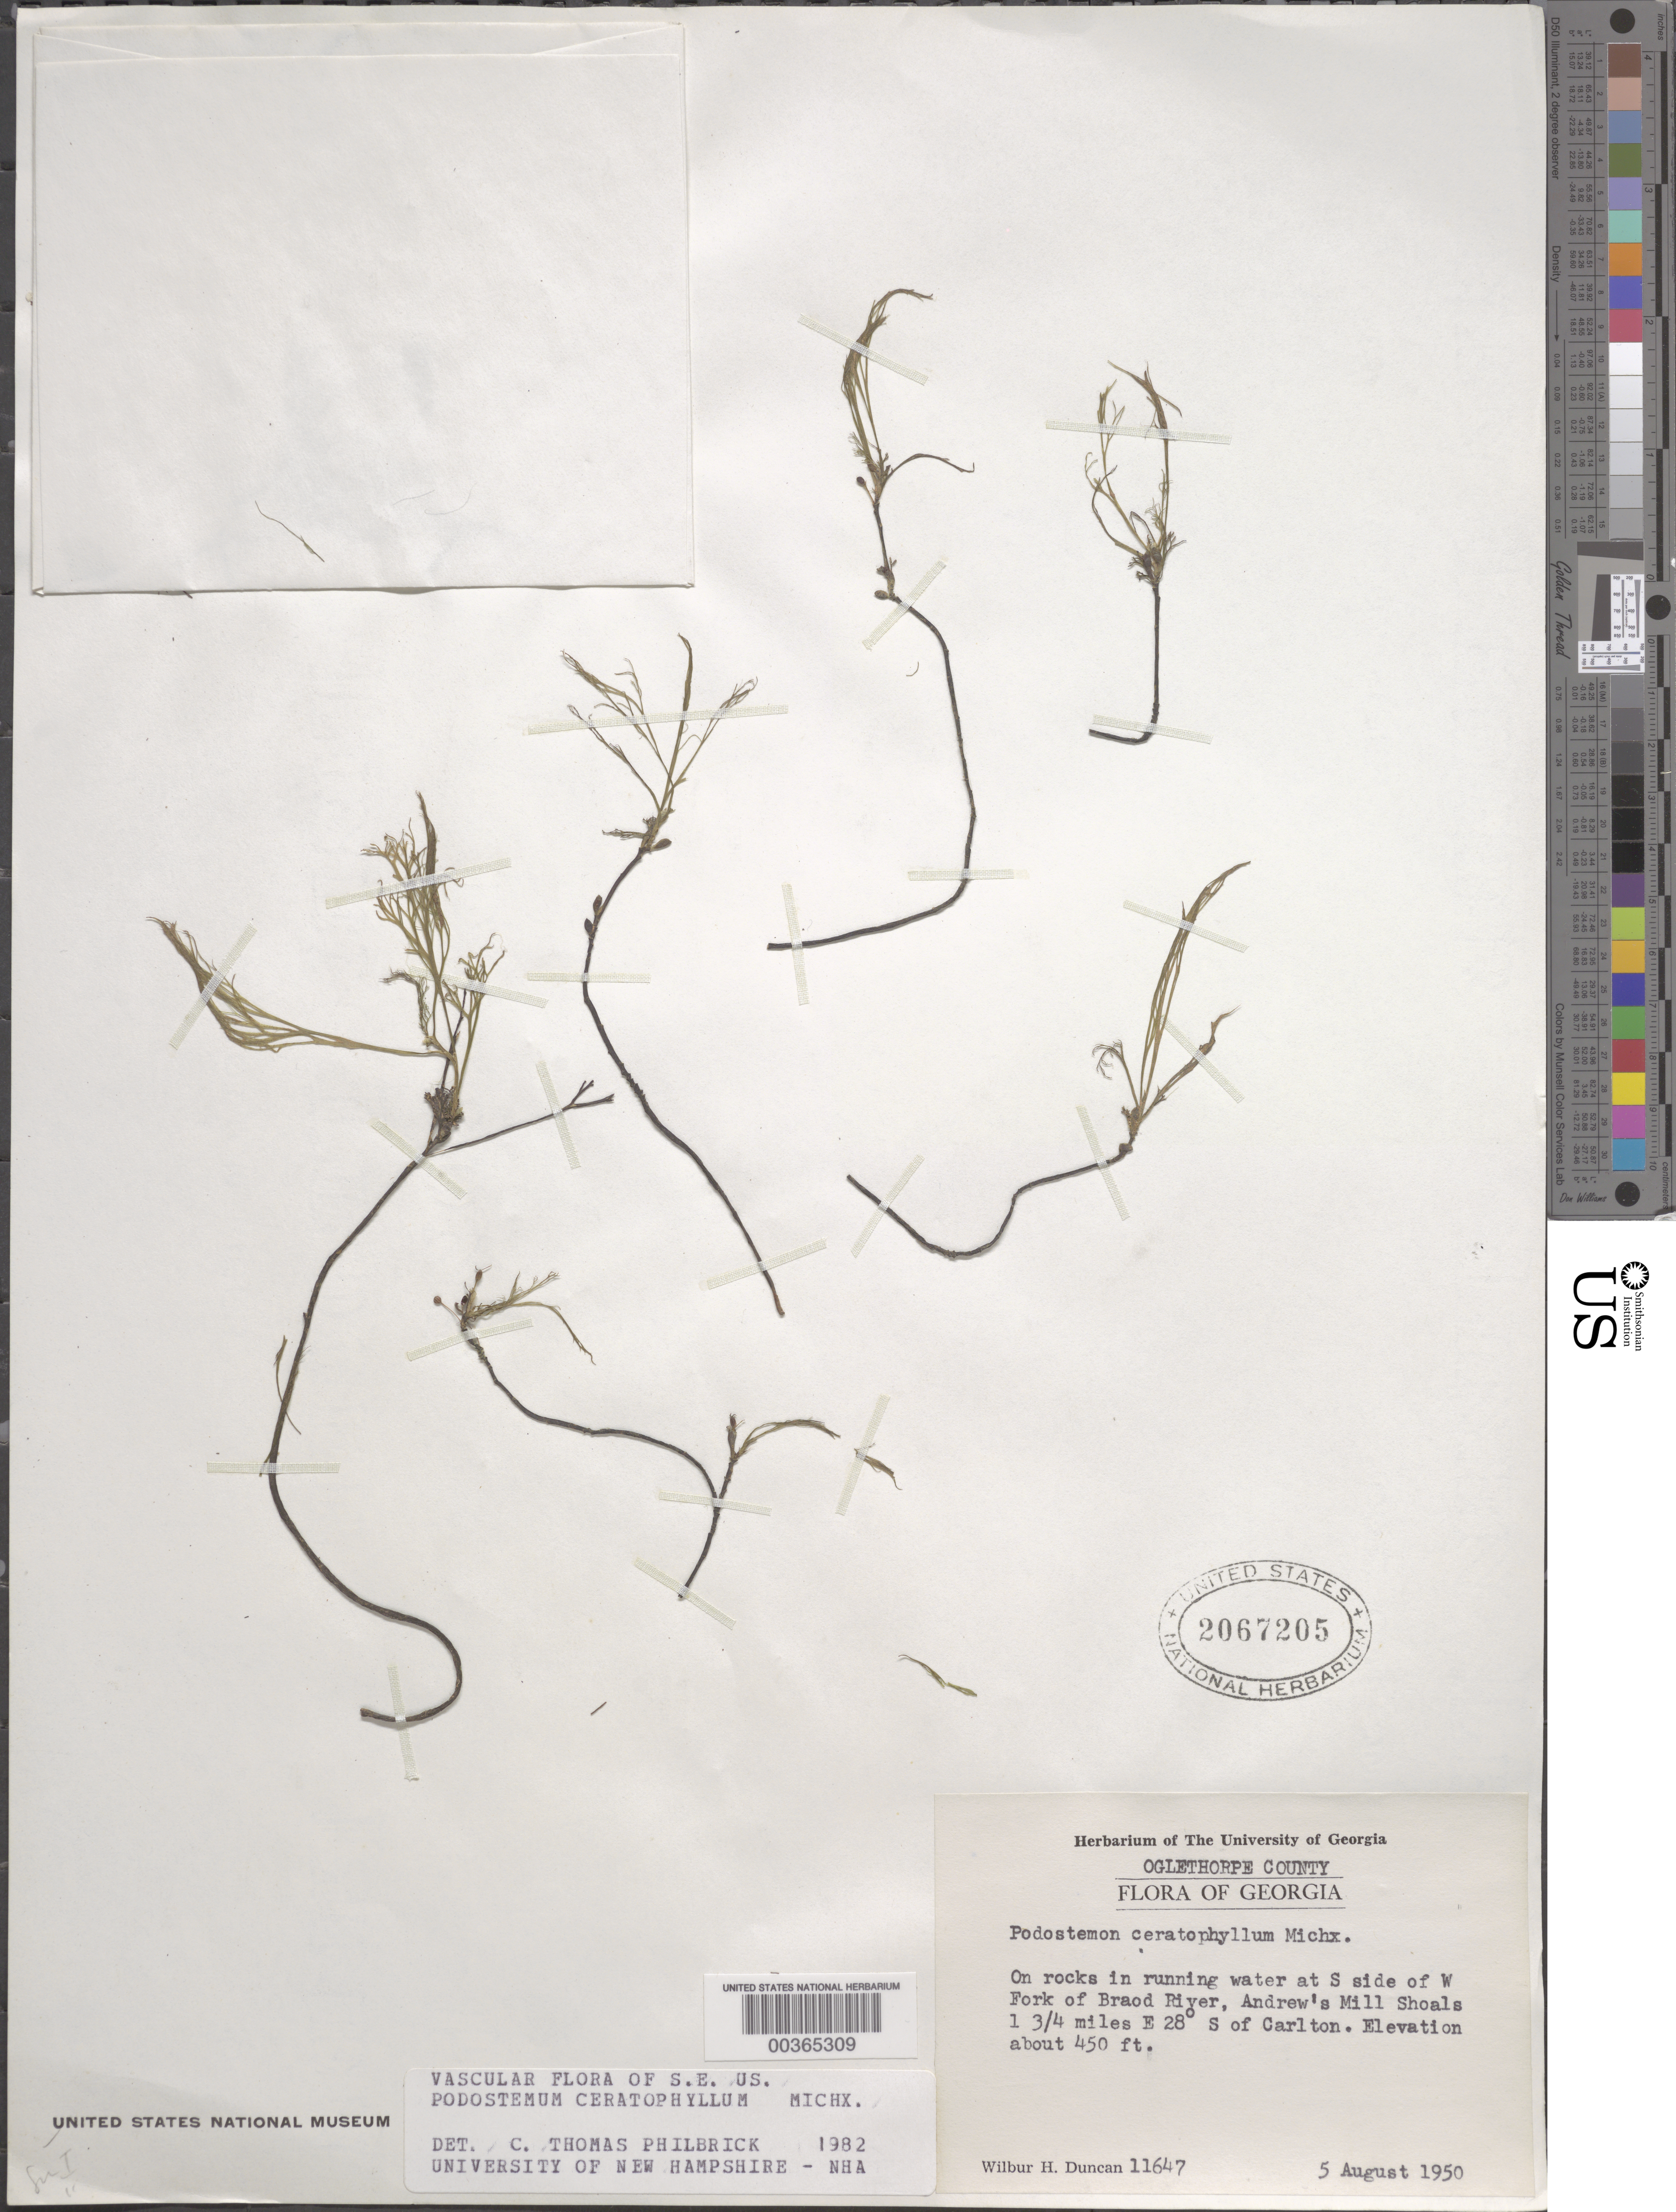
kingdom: Plantae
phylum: Tracheophyta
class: Magnoliopsida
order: Malpighiales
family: Podostemaceae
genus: Podostemum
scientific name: Podostemum ceratophylllum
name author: Michx.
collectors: W. H. Duncan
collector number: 11647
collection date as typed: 05 Aug 1950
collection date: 1950-08-05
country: United States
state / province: Georgia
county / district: Oglethorpe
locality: W fork of broad river, andrew's mill shoals, s of carlton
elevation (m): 137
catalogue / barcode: US 2067205